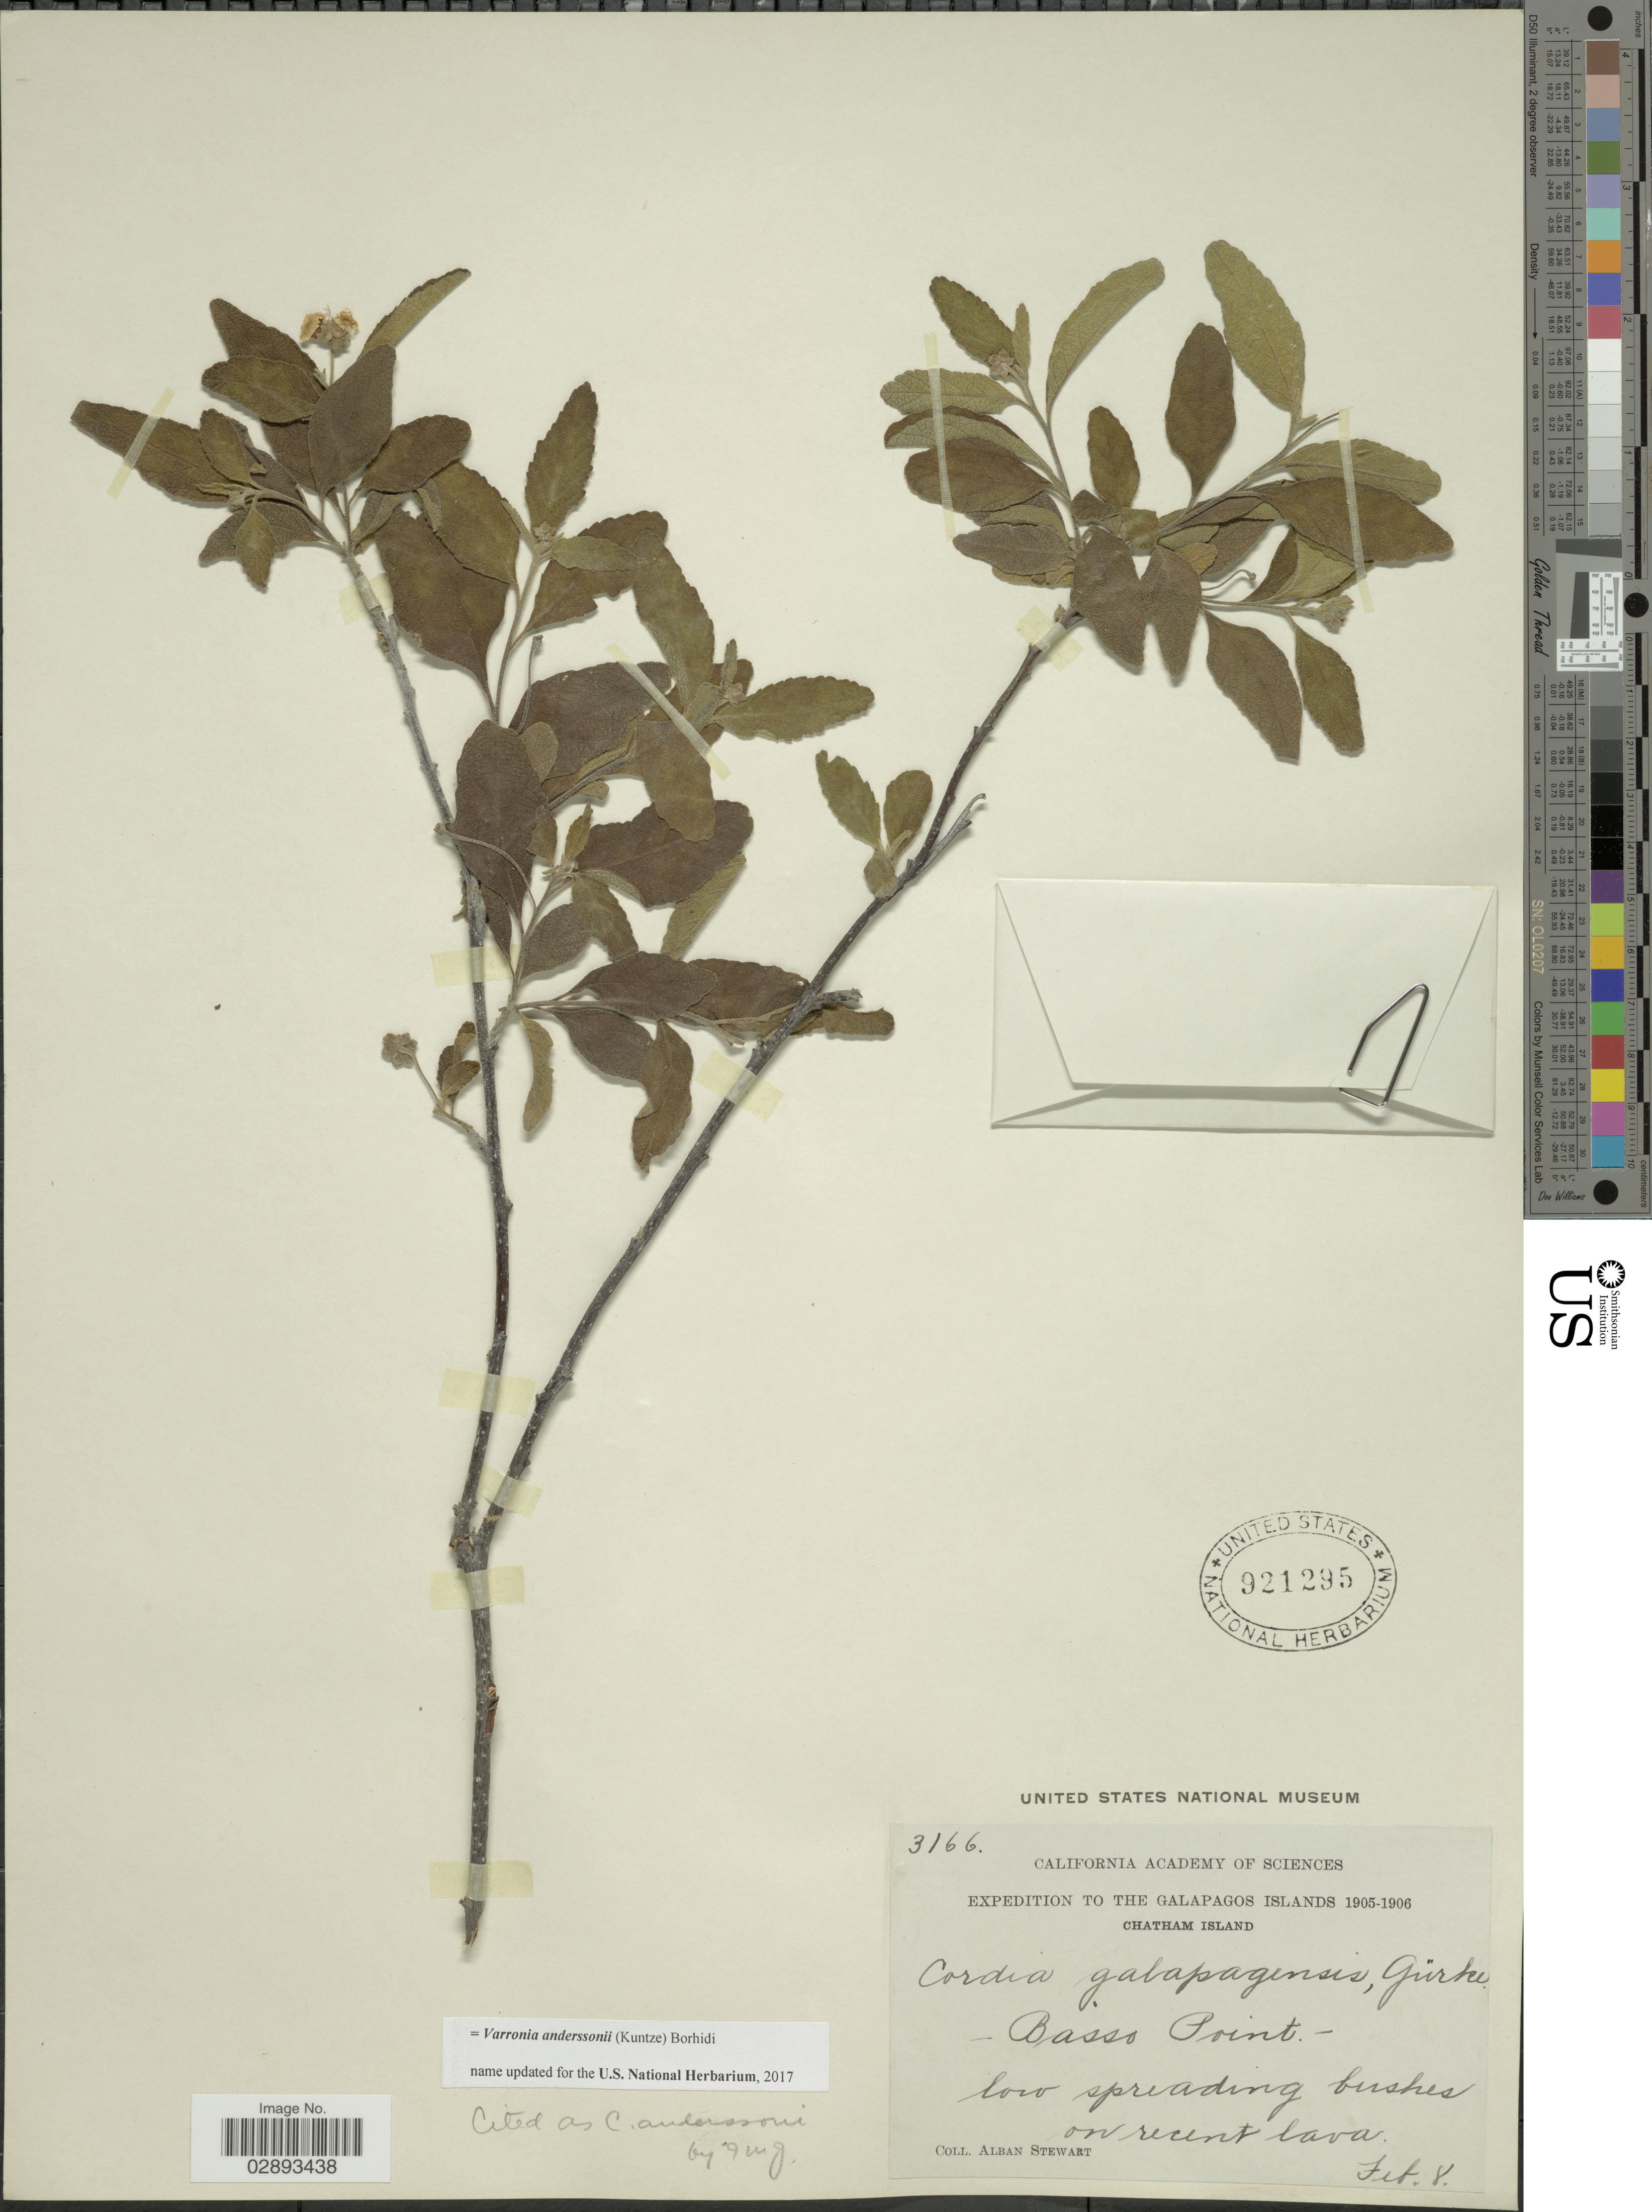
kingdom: Plantae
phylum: Tracheophyta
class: Magnoliopsida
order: Boraginales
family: Cordiaceae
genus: Varronia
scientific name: Varronia anderssonii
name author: (Kuntze) Borhidi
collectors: A. Stewart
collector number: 3166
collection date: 1905-02-08/1906-02-08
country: Ecuador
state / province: Colón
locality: The Galapagos Islands, Chatham Island, Basso Point.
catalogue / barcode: US 921295